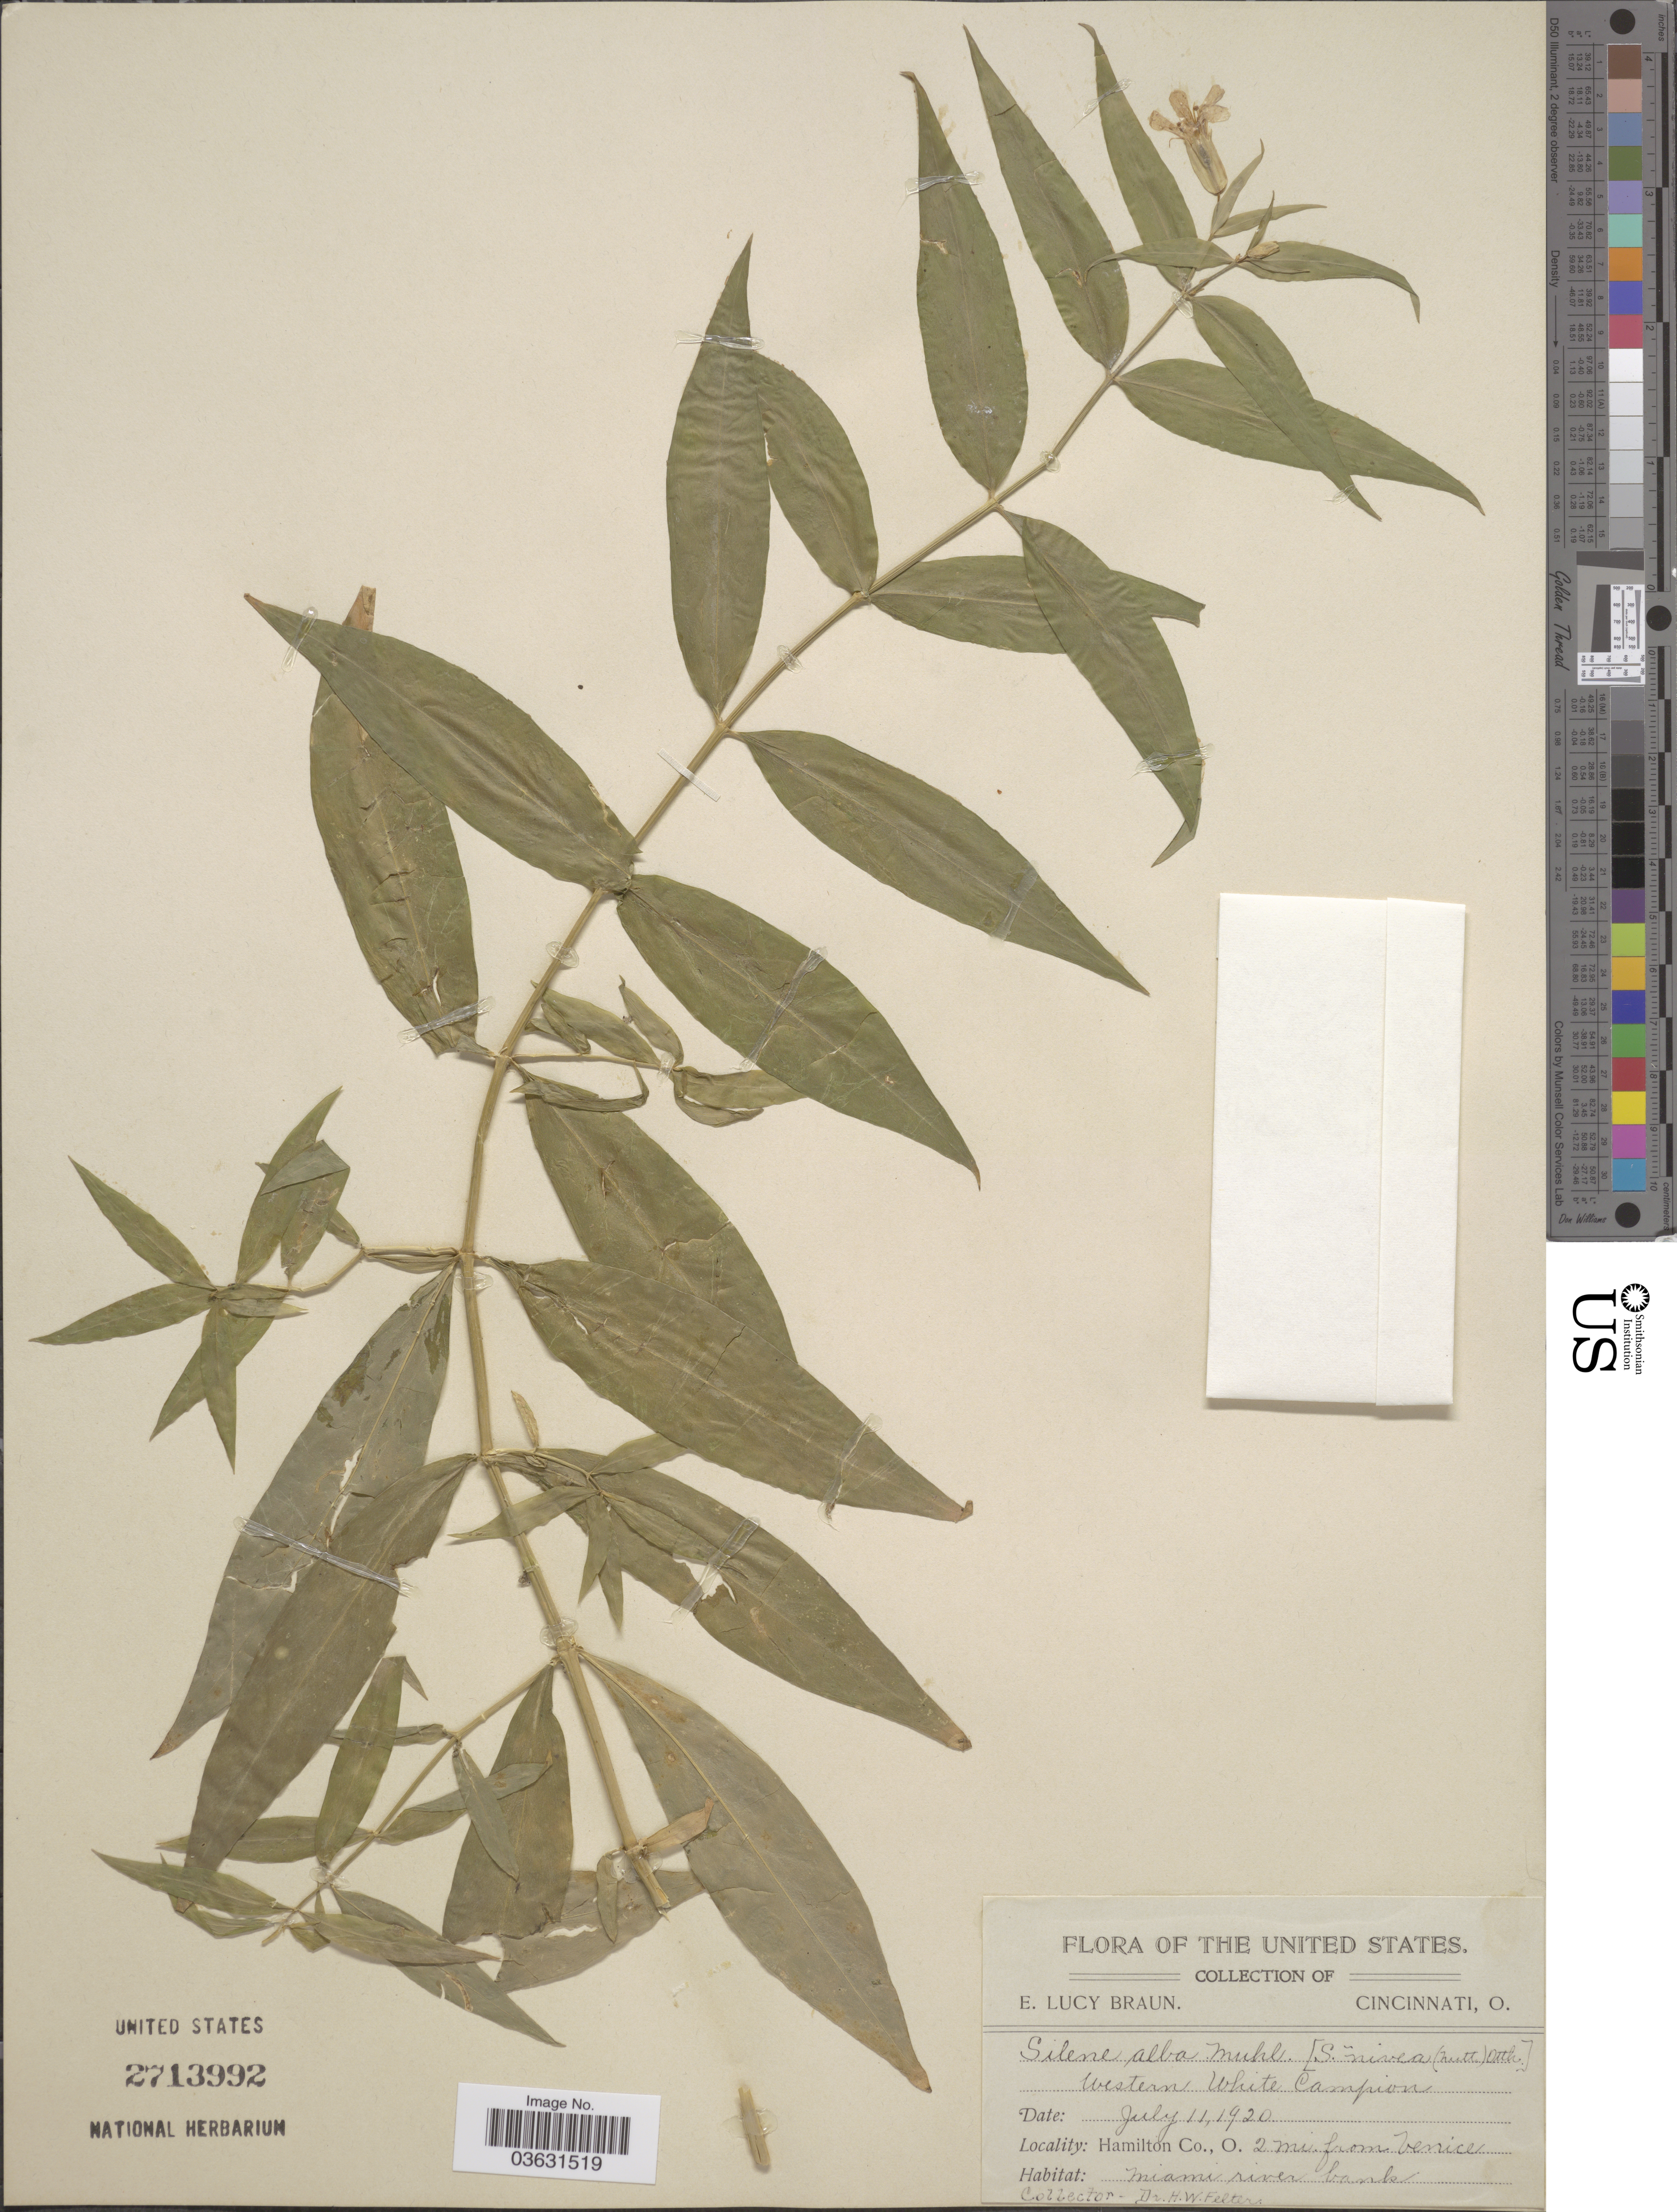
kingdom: Plantae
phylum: Tracheophyta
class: Magnoliopsida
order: Caryophyllales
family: Caryophyllaceae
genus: Silene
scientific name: Silene nivea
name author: (Nutt.) Muhl. ex DC.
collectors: H. Felter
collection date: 1920-07-11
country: United States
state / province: Ohio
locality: Hamilton Co., 2 mi. from Venice. Miami river bank.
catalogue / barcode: US 2713992